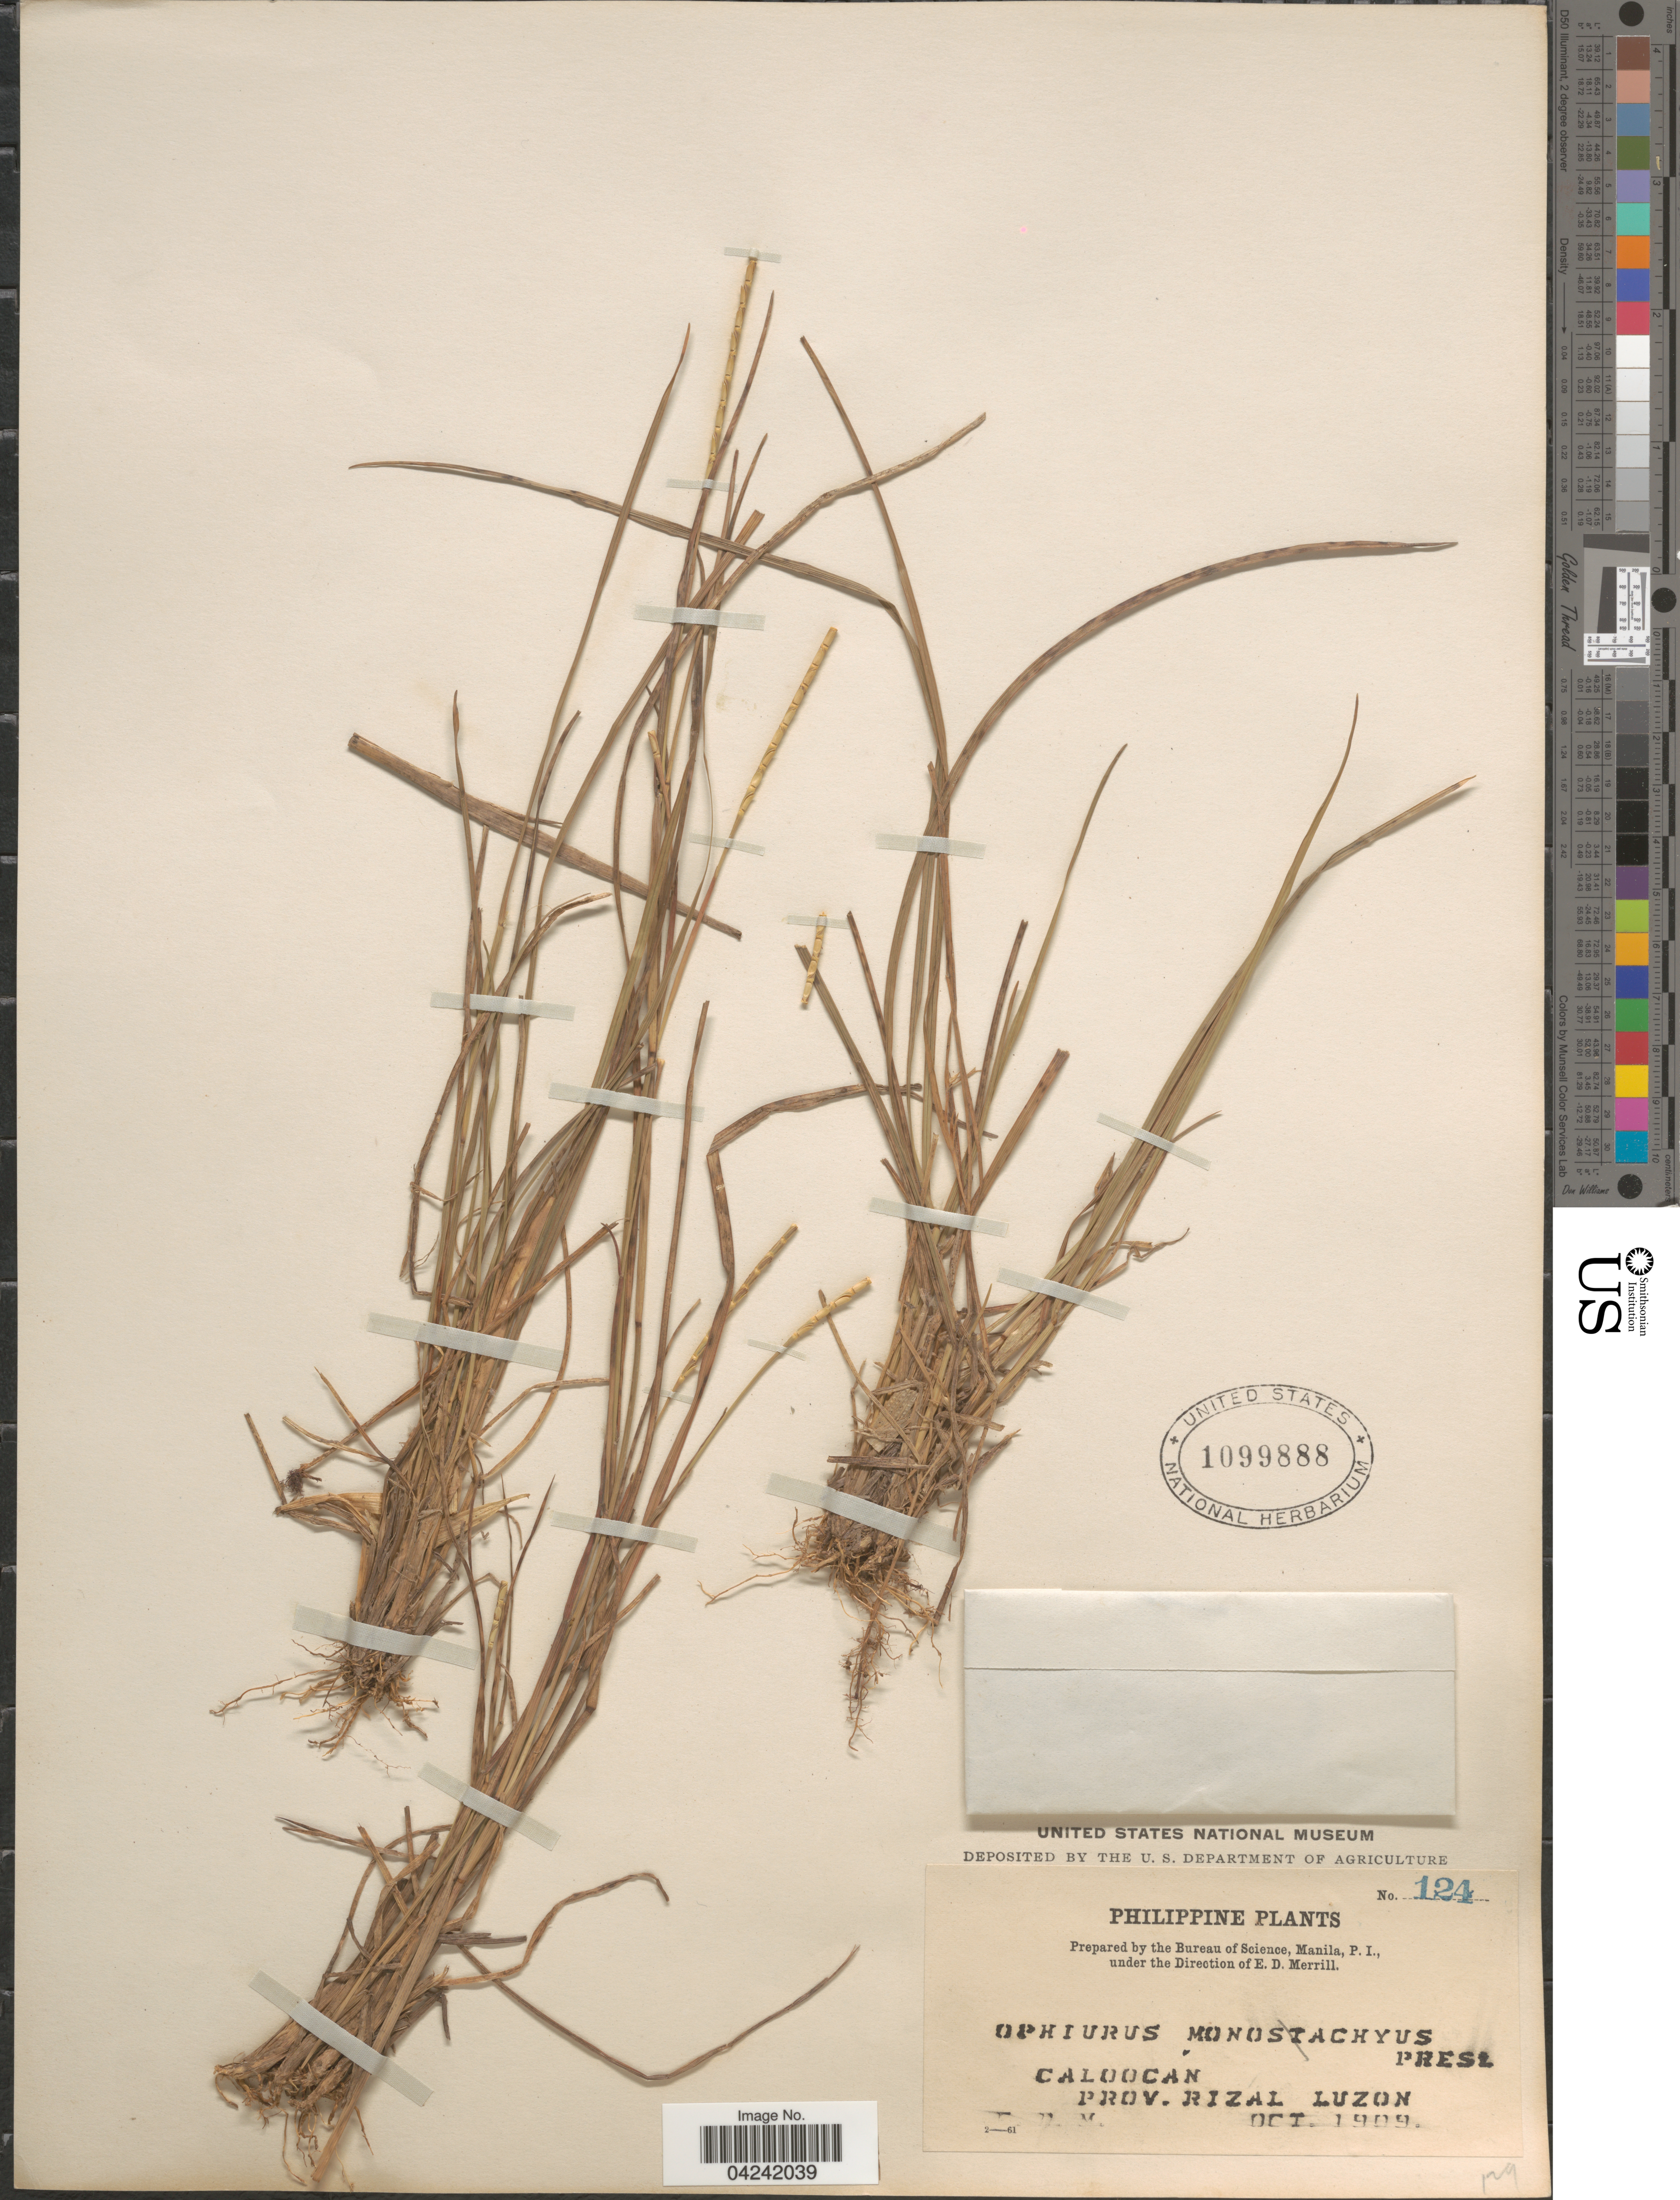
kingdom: Plantae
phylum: Tracheophyta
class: Liliopsida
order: Poales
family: Poaceae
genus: Mnesithea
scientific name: Mnesithea laevis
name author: (Retz.) Kunth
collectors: E. D. Merrill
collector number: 124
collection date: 1909-10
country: Philippines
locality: Caloocán. Prov. Rizal. Luzon.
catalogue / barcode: US 1099888